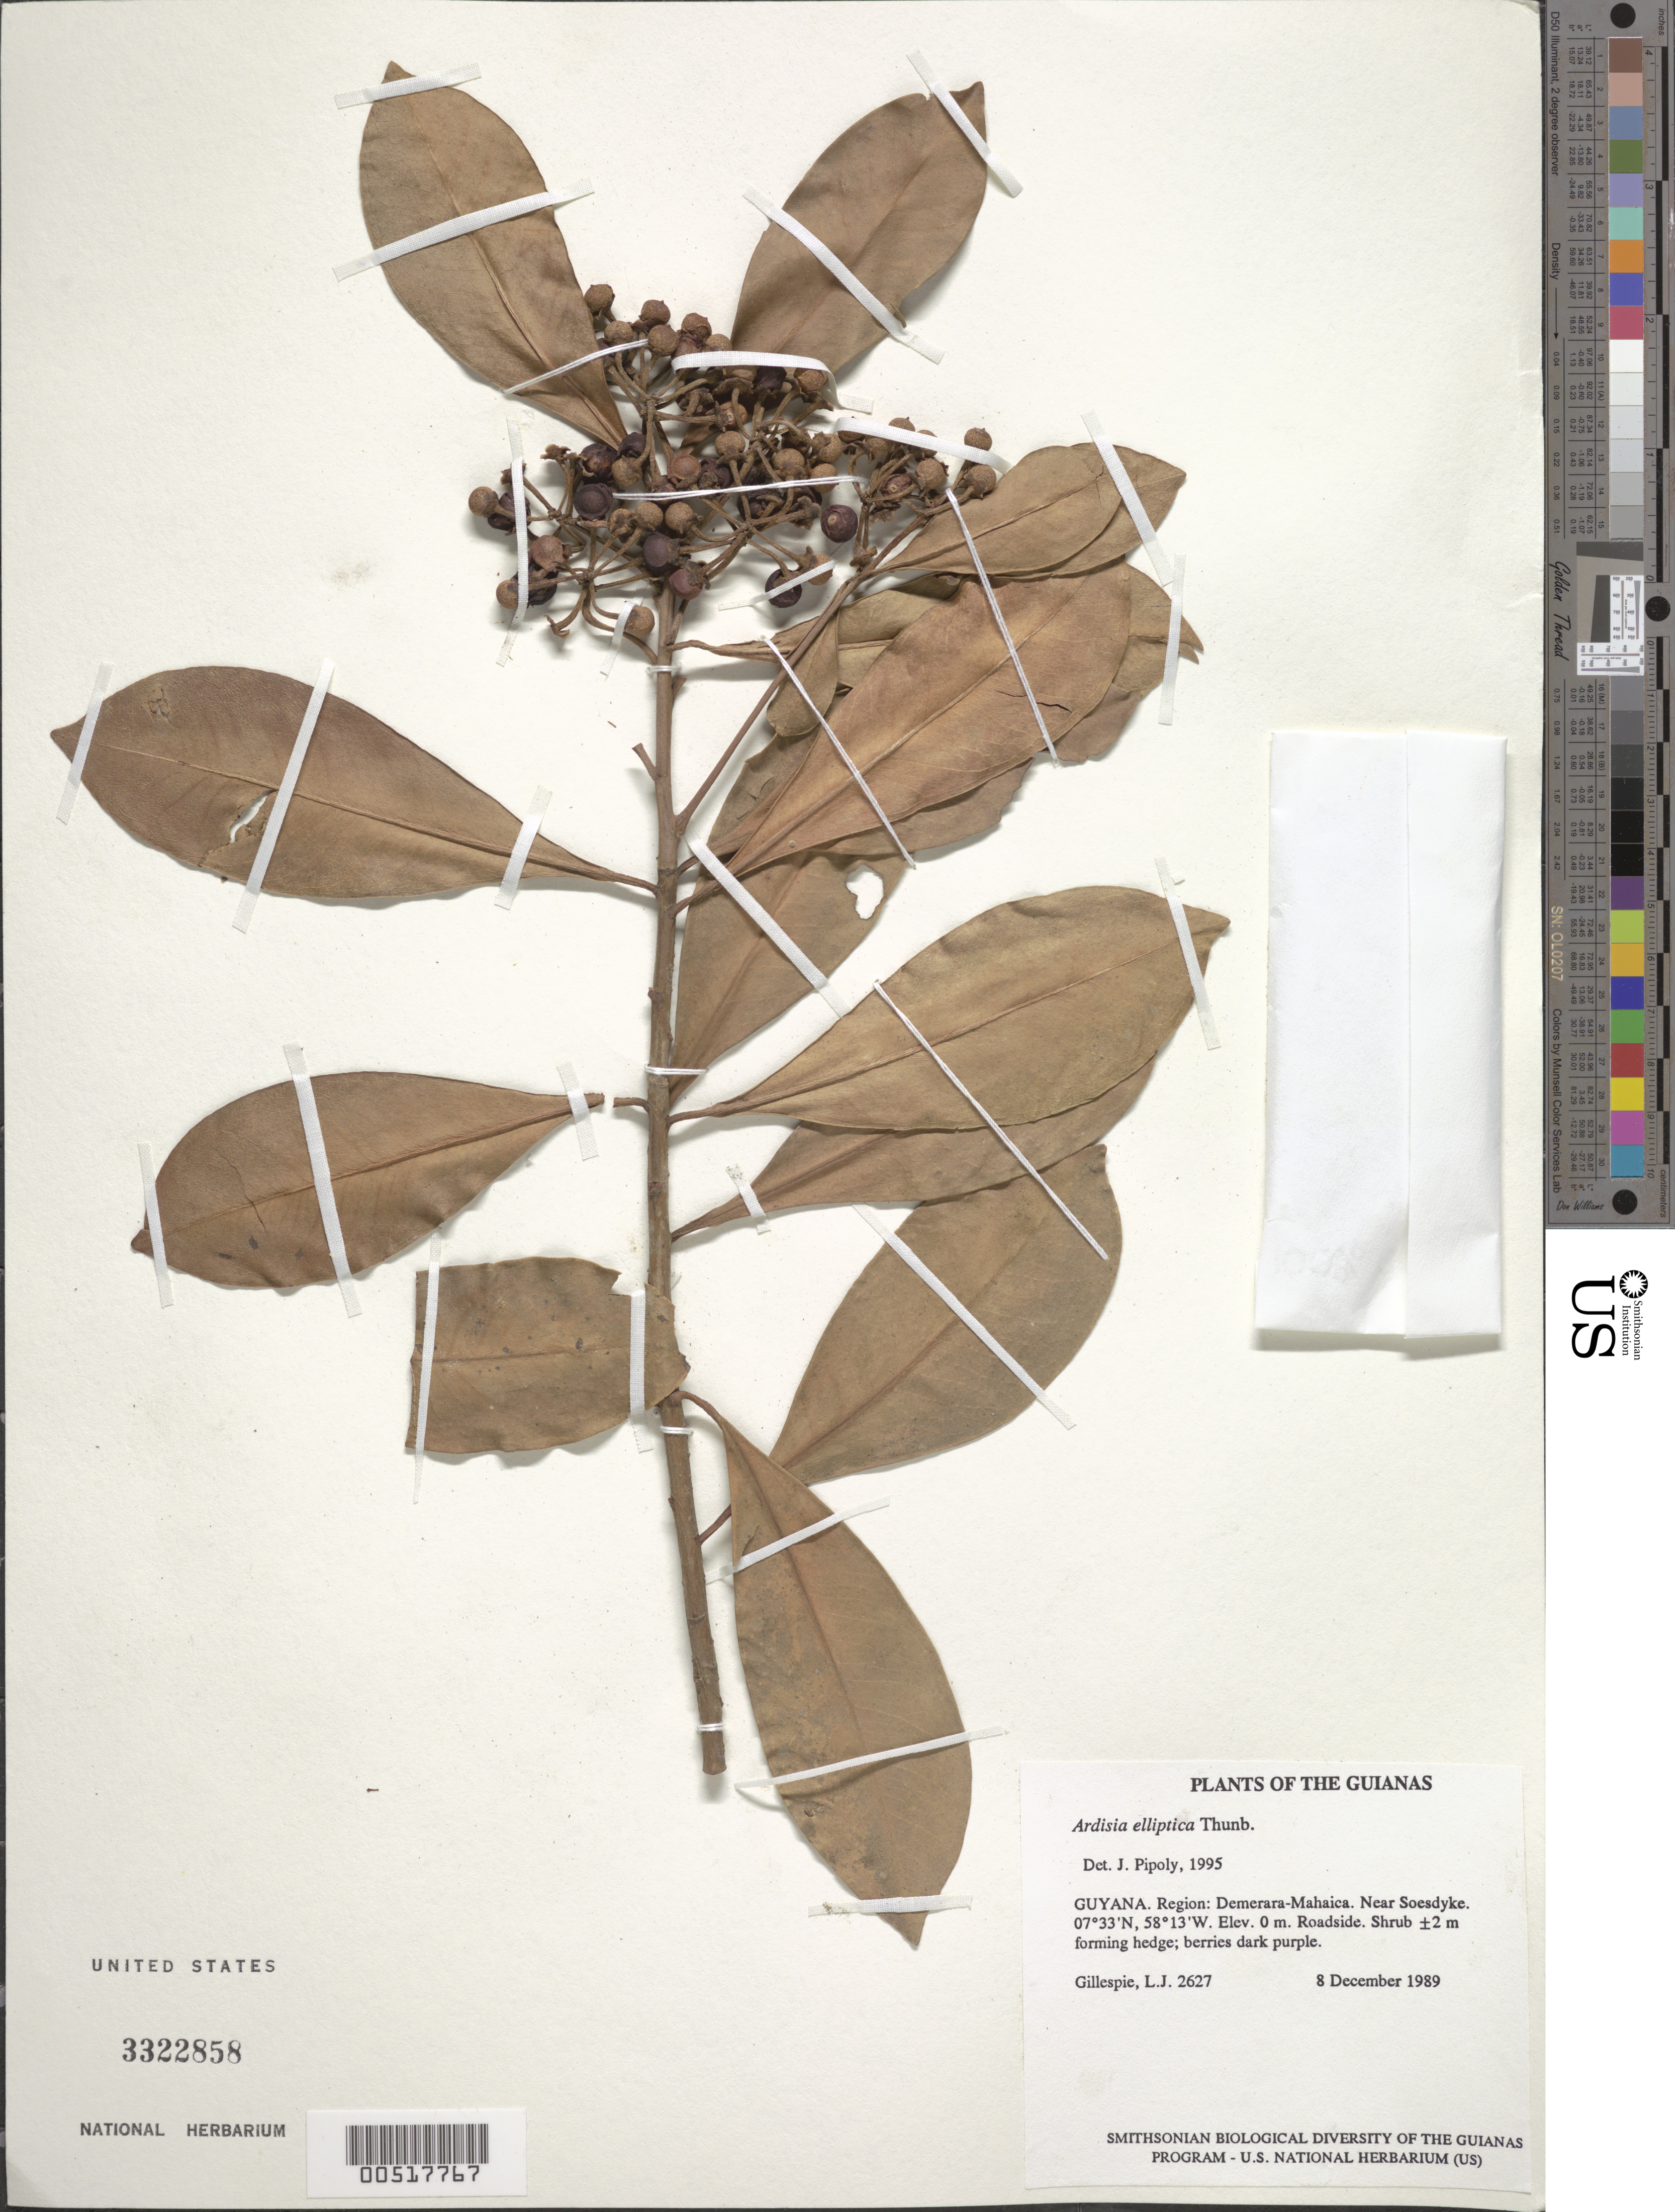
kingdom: Plantae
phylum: Tracheophyta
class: Magnoliopsida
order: Ericales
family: Primulaceae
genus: Ardisia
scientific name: Ardisia elliptica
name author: Thunb.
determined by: Pipoly, J. J., III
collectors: L. J. Gillespie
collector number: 2627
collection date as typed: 8 December 1989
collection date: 1989-12-08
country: Guyana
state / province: Demerara-Mahaica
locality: Near Soesdyke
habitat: Roadside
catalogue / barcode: US 3322858